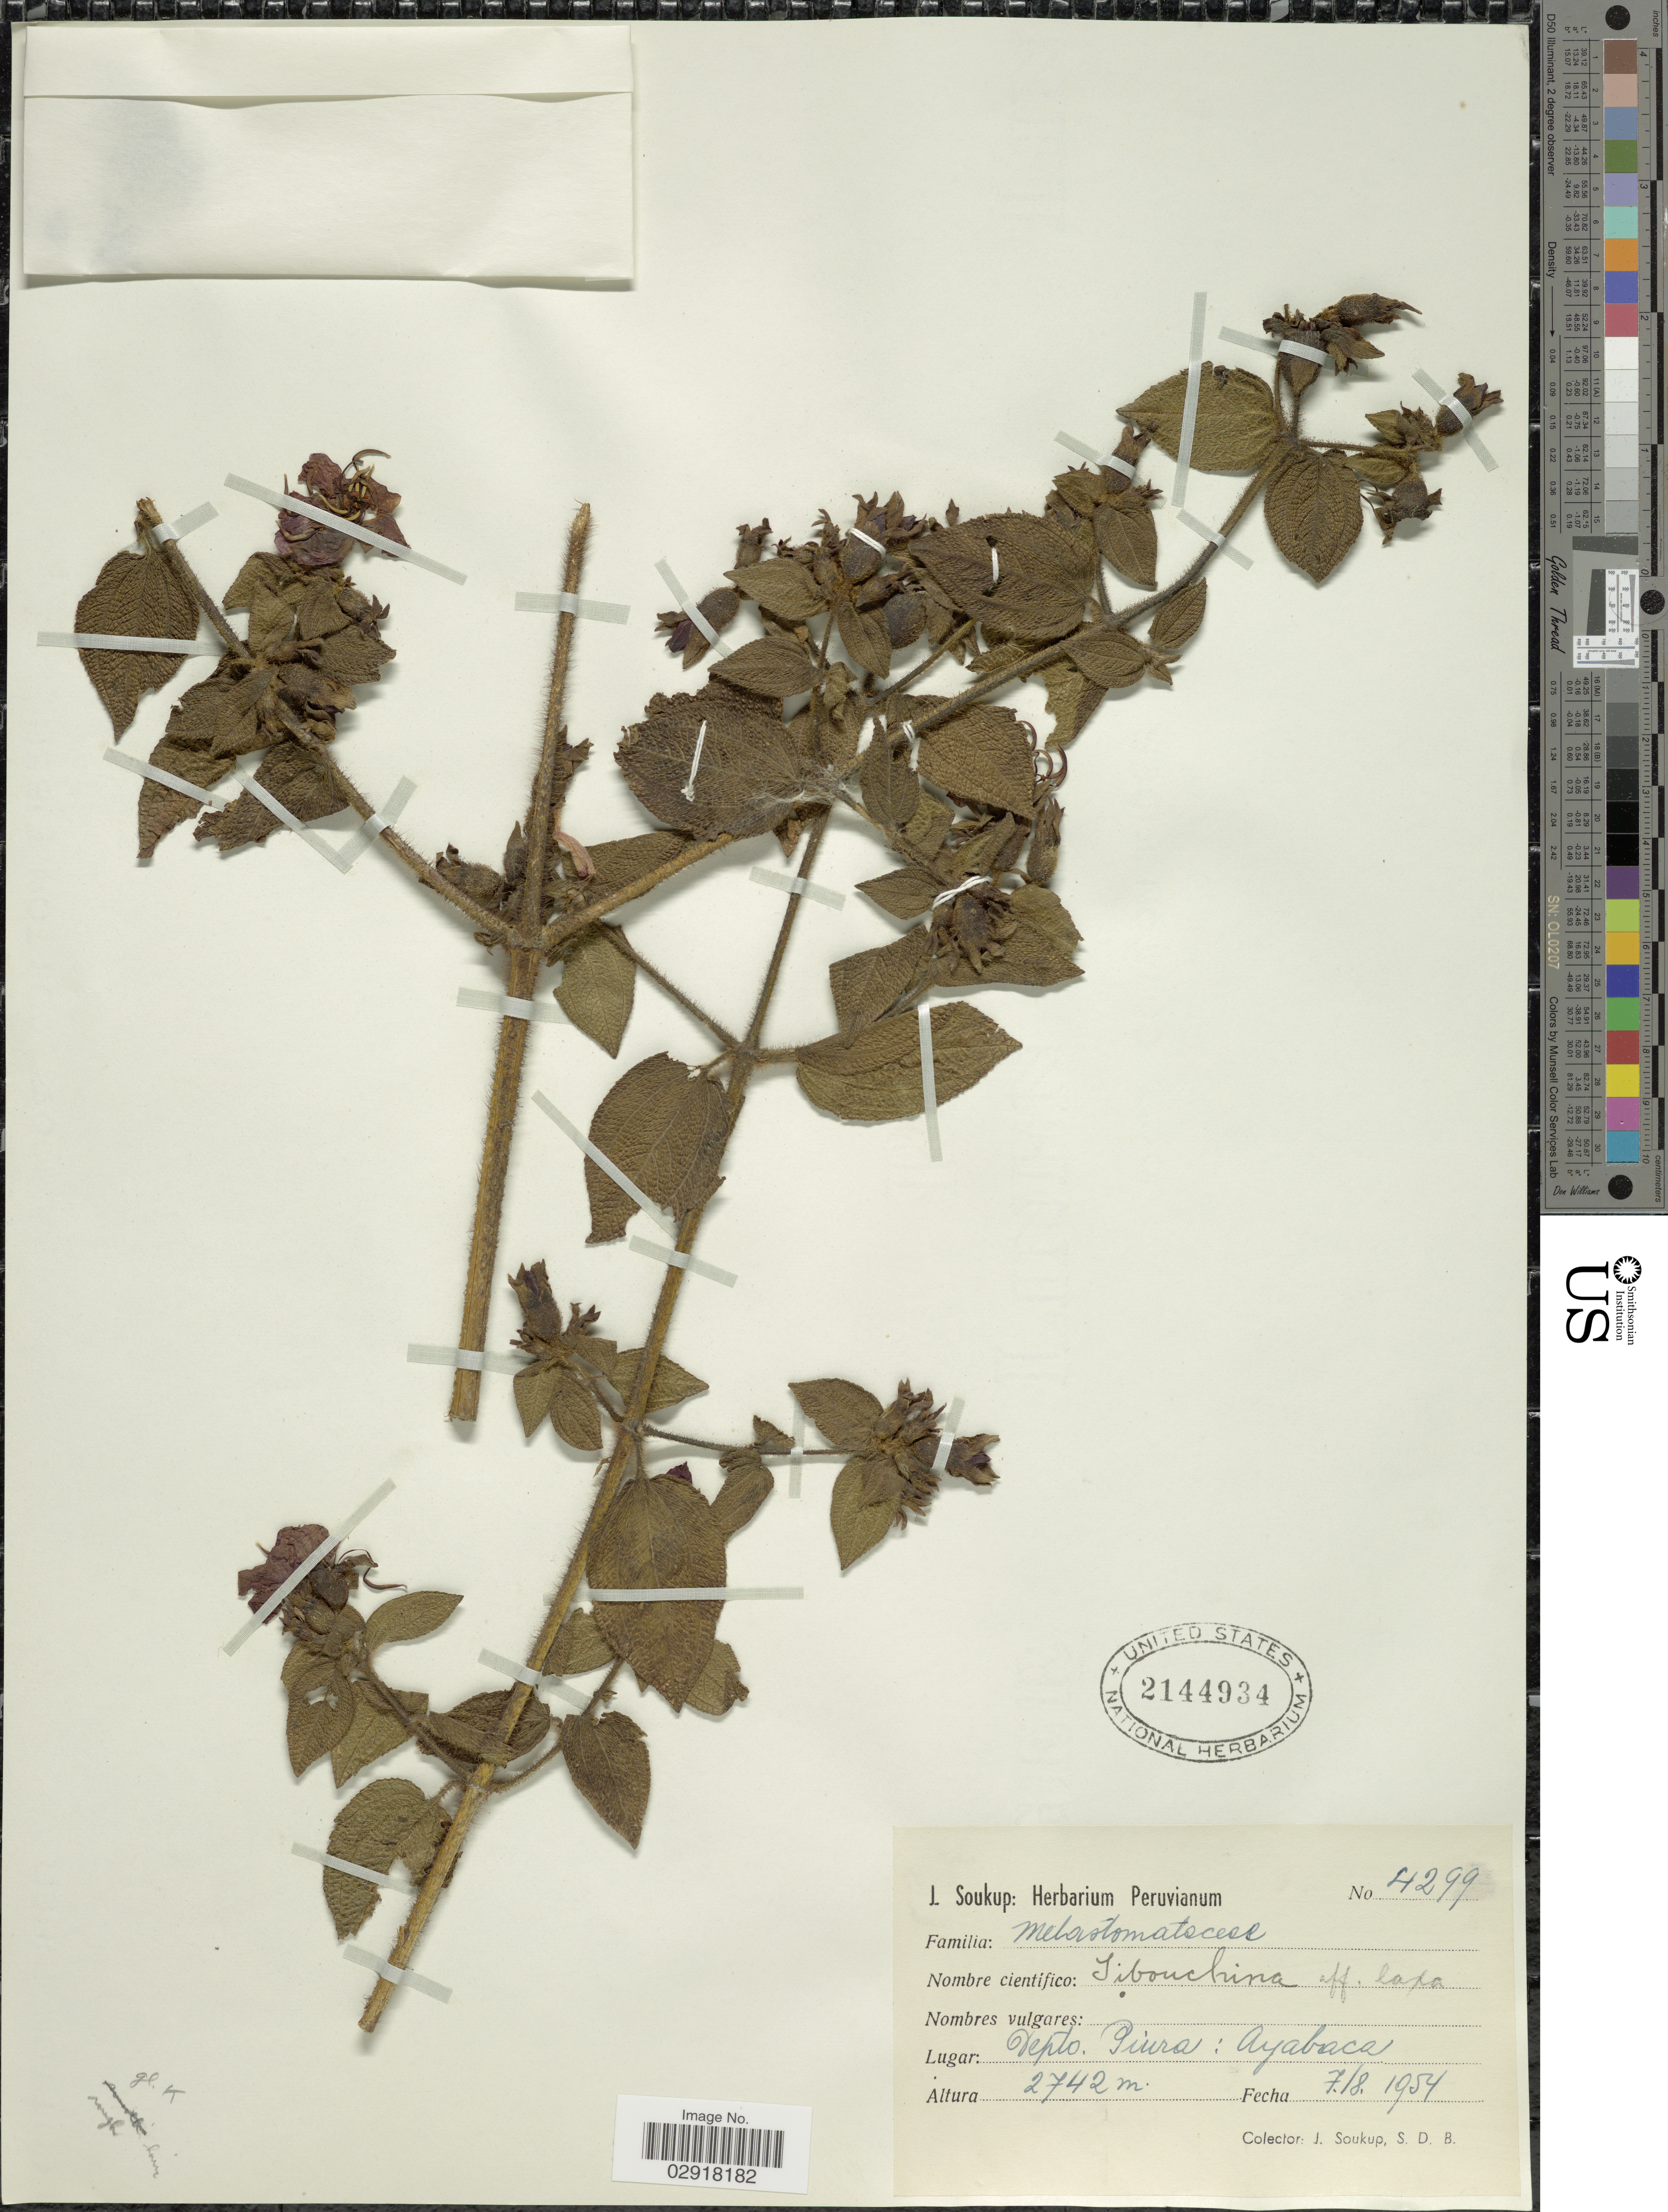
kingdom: Plantae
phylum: Tracheophyta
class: Magnoliopsida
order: Myrtales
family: Melastomataceae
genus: Chaetogastra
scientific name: Chaetogastra sp.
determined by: Strong, Mark T., (BOT), Smithsonian Institution - National Museum of Natural History (UNITED STATES)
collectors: J. Soukup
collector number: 4299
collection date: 1954-08-07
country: Peru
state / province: Piura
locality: Depto. Piura: Ayabaca.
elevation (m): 2742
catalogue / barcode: US 2144934